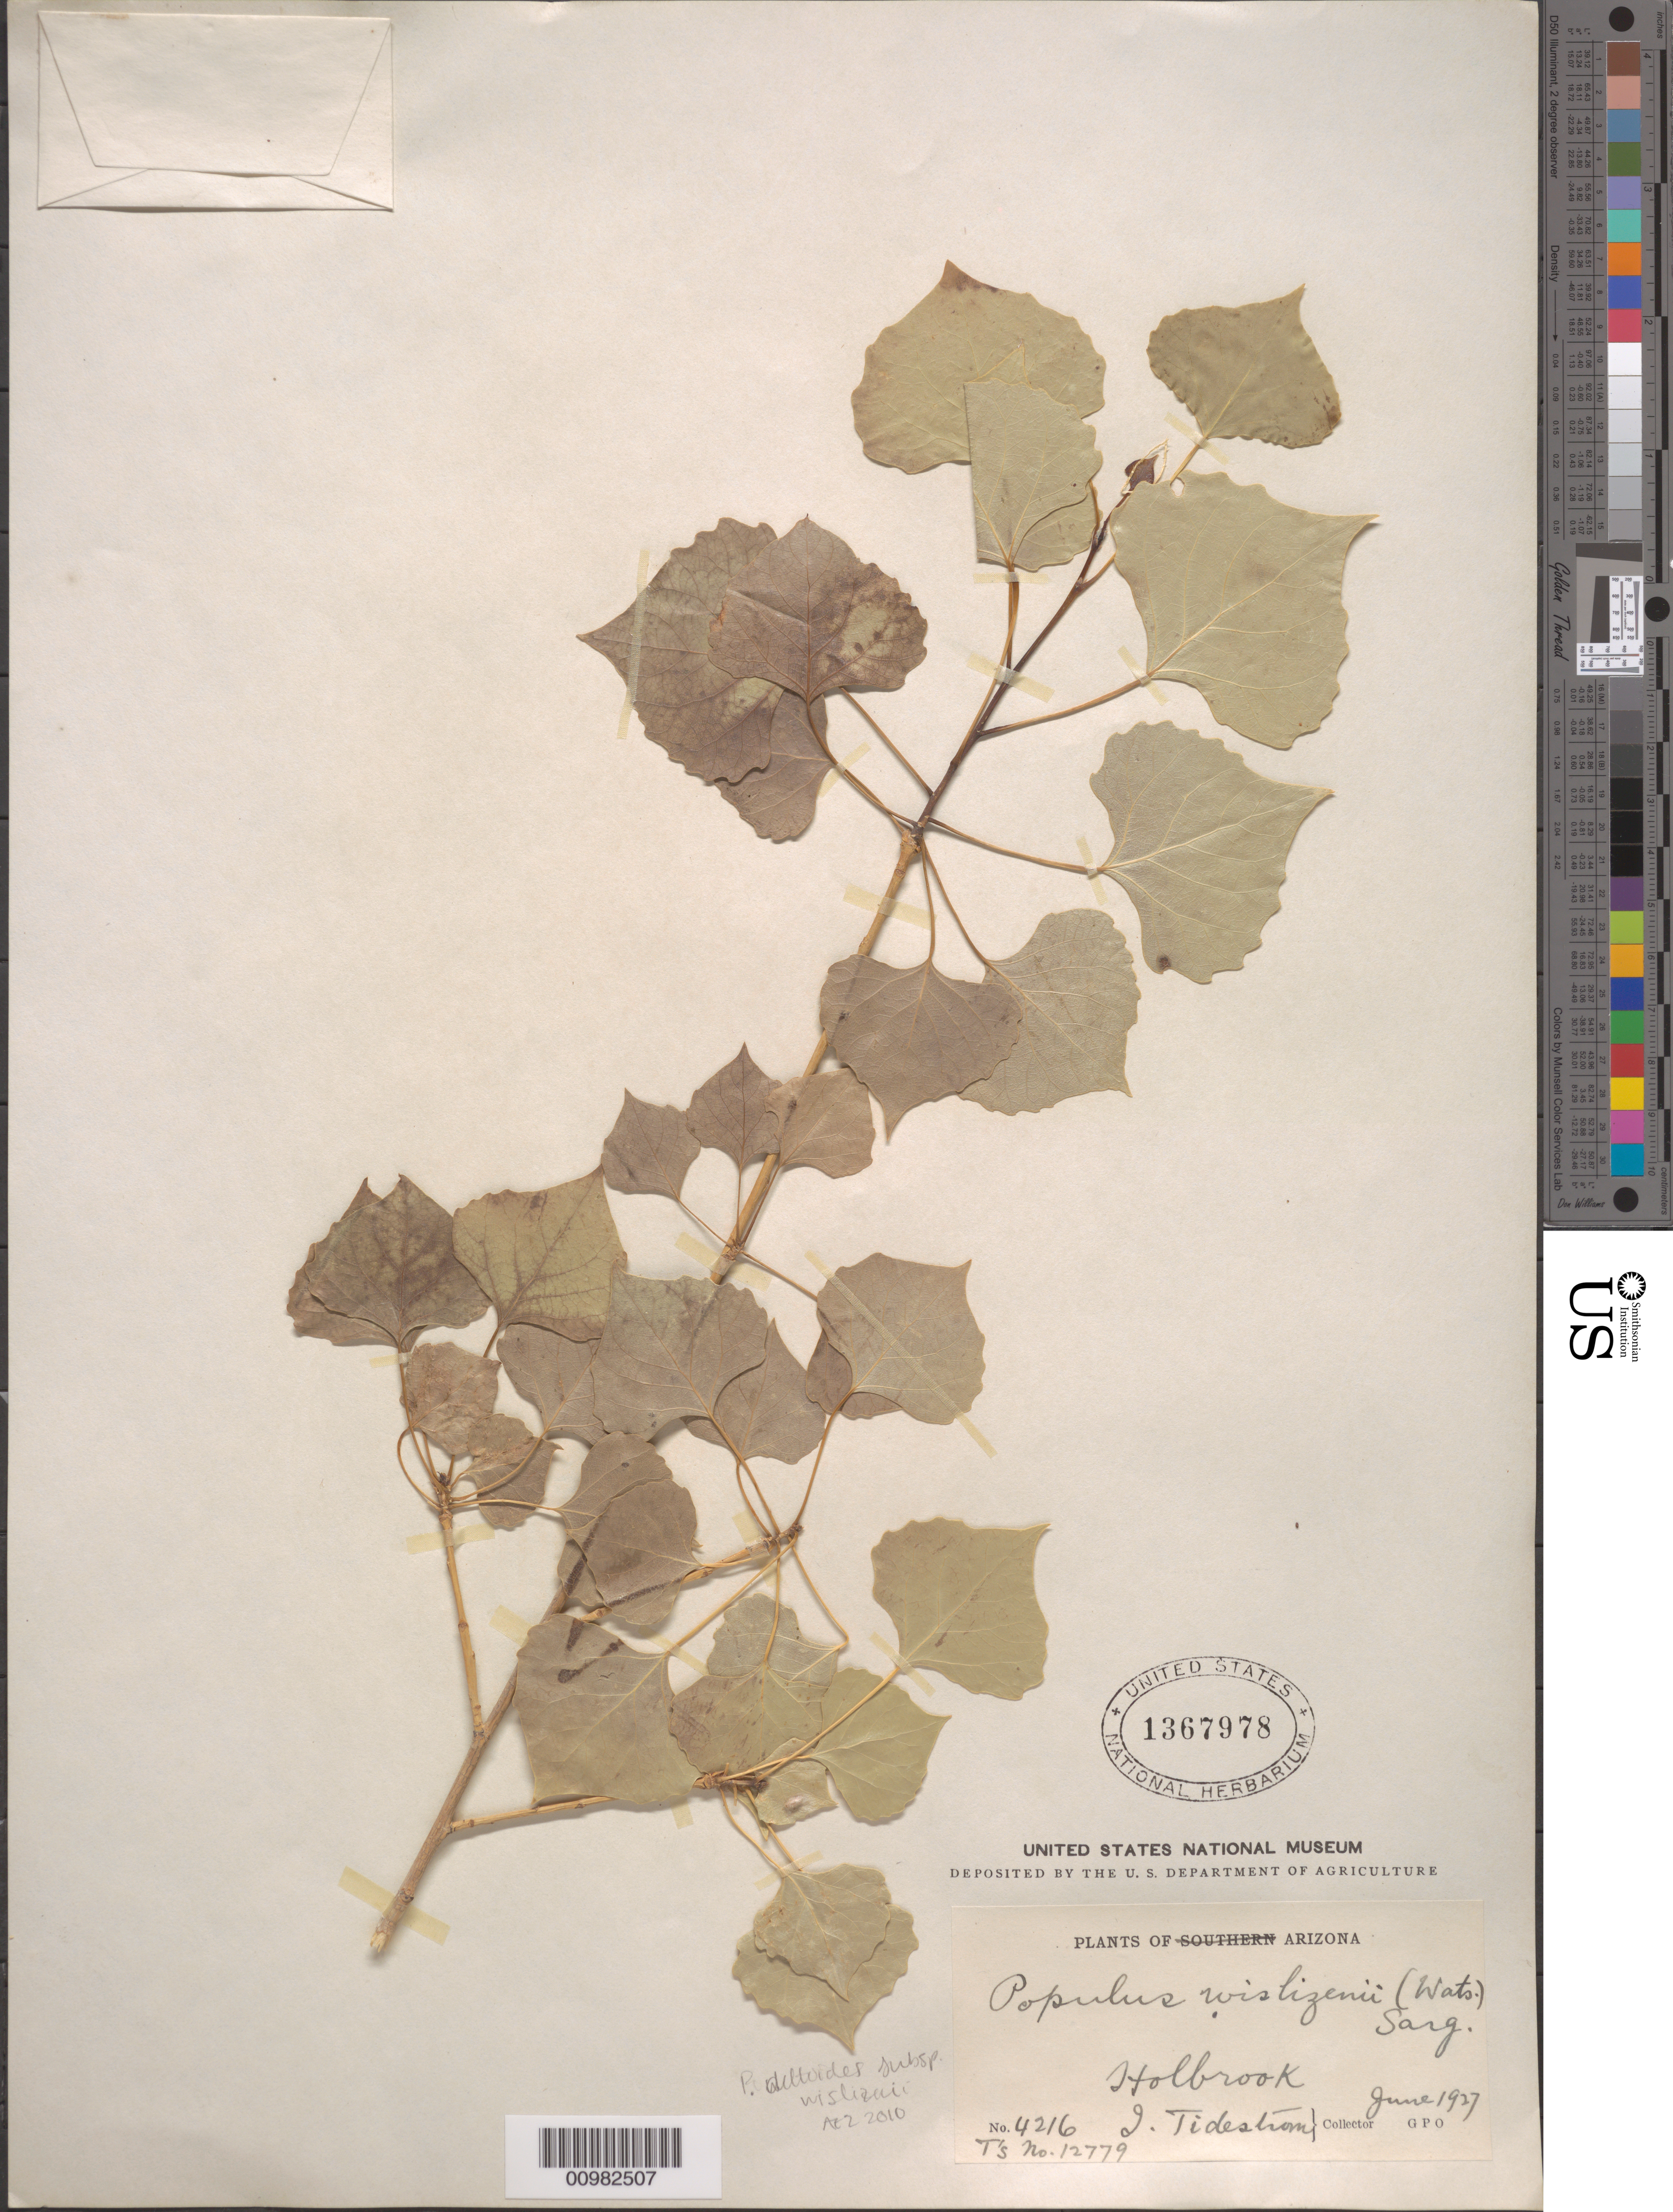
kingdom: Plantae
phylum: Tracheophyta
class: Magnoliopsida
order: Malpighiales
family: Salicaceae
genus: Populus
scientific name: Populus deltoides subsp. wislizeni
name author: (S. Watson) Eckenw.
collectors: I. F. Tidestrom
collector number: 4216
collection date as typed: Jun 1917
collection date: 1917-06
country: United States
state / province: Arizona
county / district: Navajo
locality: Holbrook.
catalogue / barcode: US 1367978